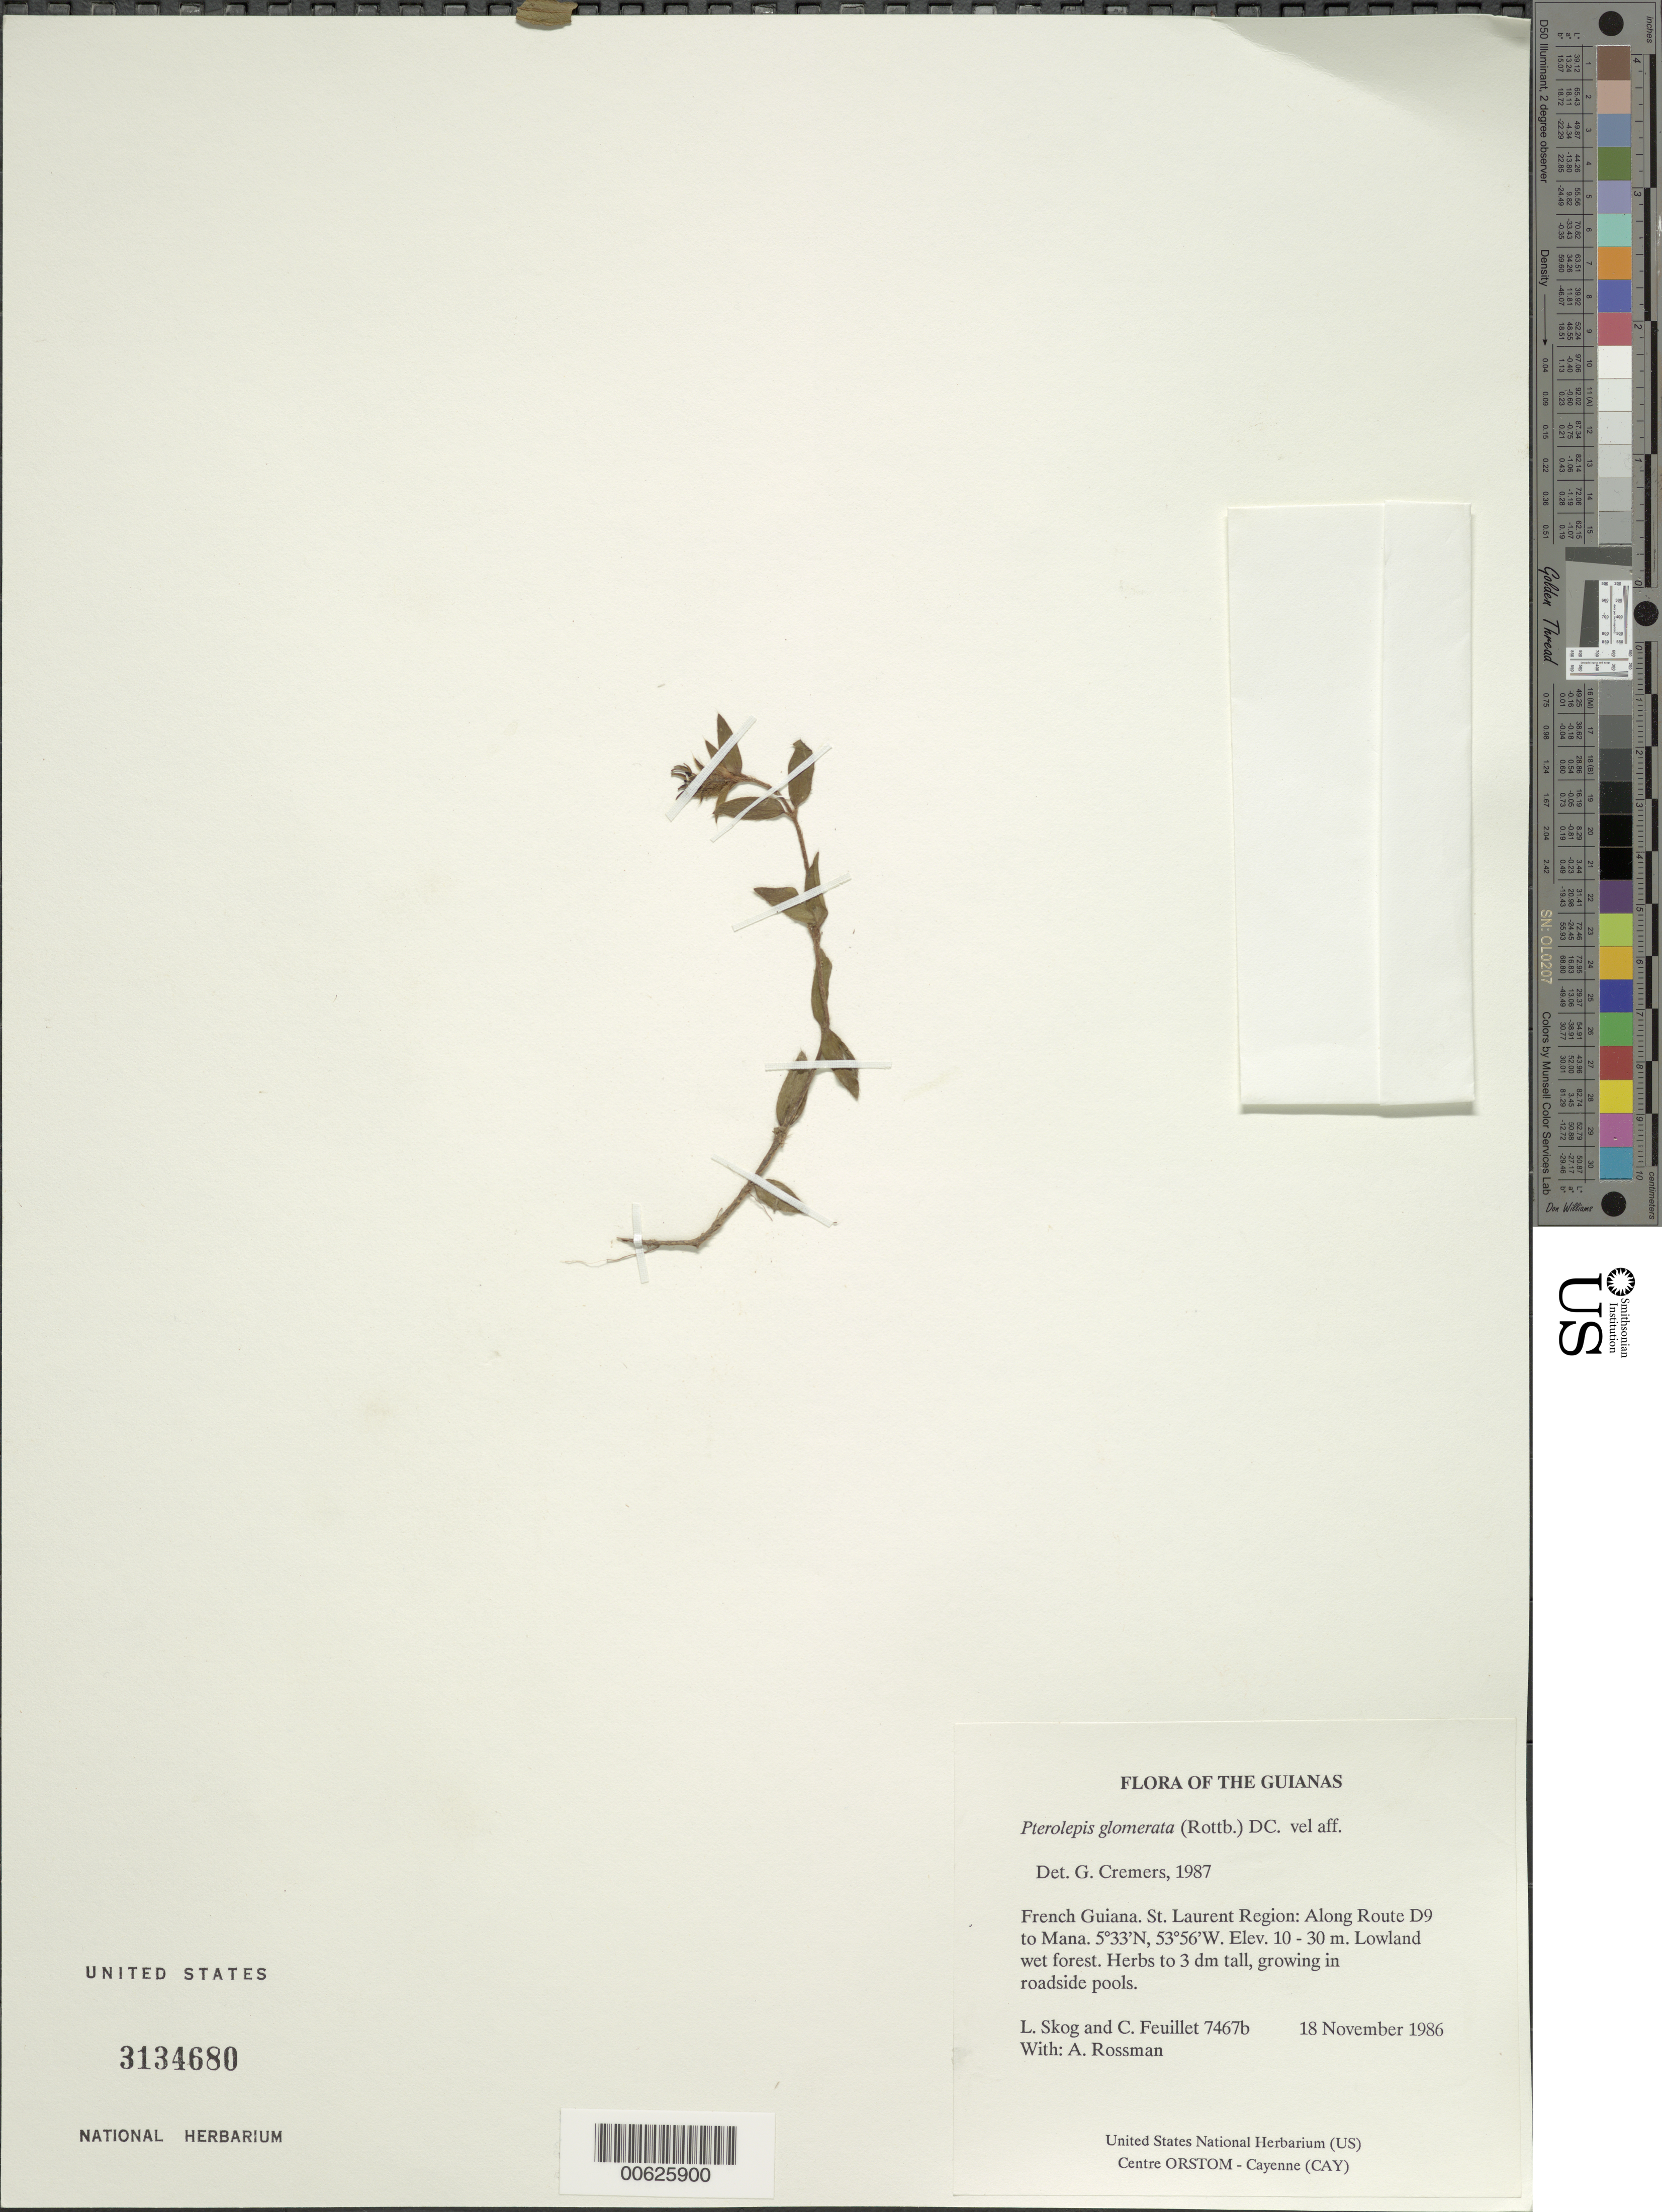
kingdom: Plantae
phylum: Tracheophyta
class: Magnoliopsida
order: Myrtales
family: Melastomataceae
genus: Pterolepis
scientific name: Pterolepis glomerata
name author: (Rottb.) Miq.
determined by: Cremers, Georges A.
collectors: L. E. Skog, C. Feuillet & A. Rossman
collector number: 7467 b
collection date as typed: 18 November 1986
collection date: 1986-11-18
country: French Guiana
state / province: Saint-Laurent-du-Maroni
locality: Along Route D9 to Mana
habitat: Lowland wet forest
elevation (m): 10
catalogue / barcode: US 3134680